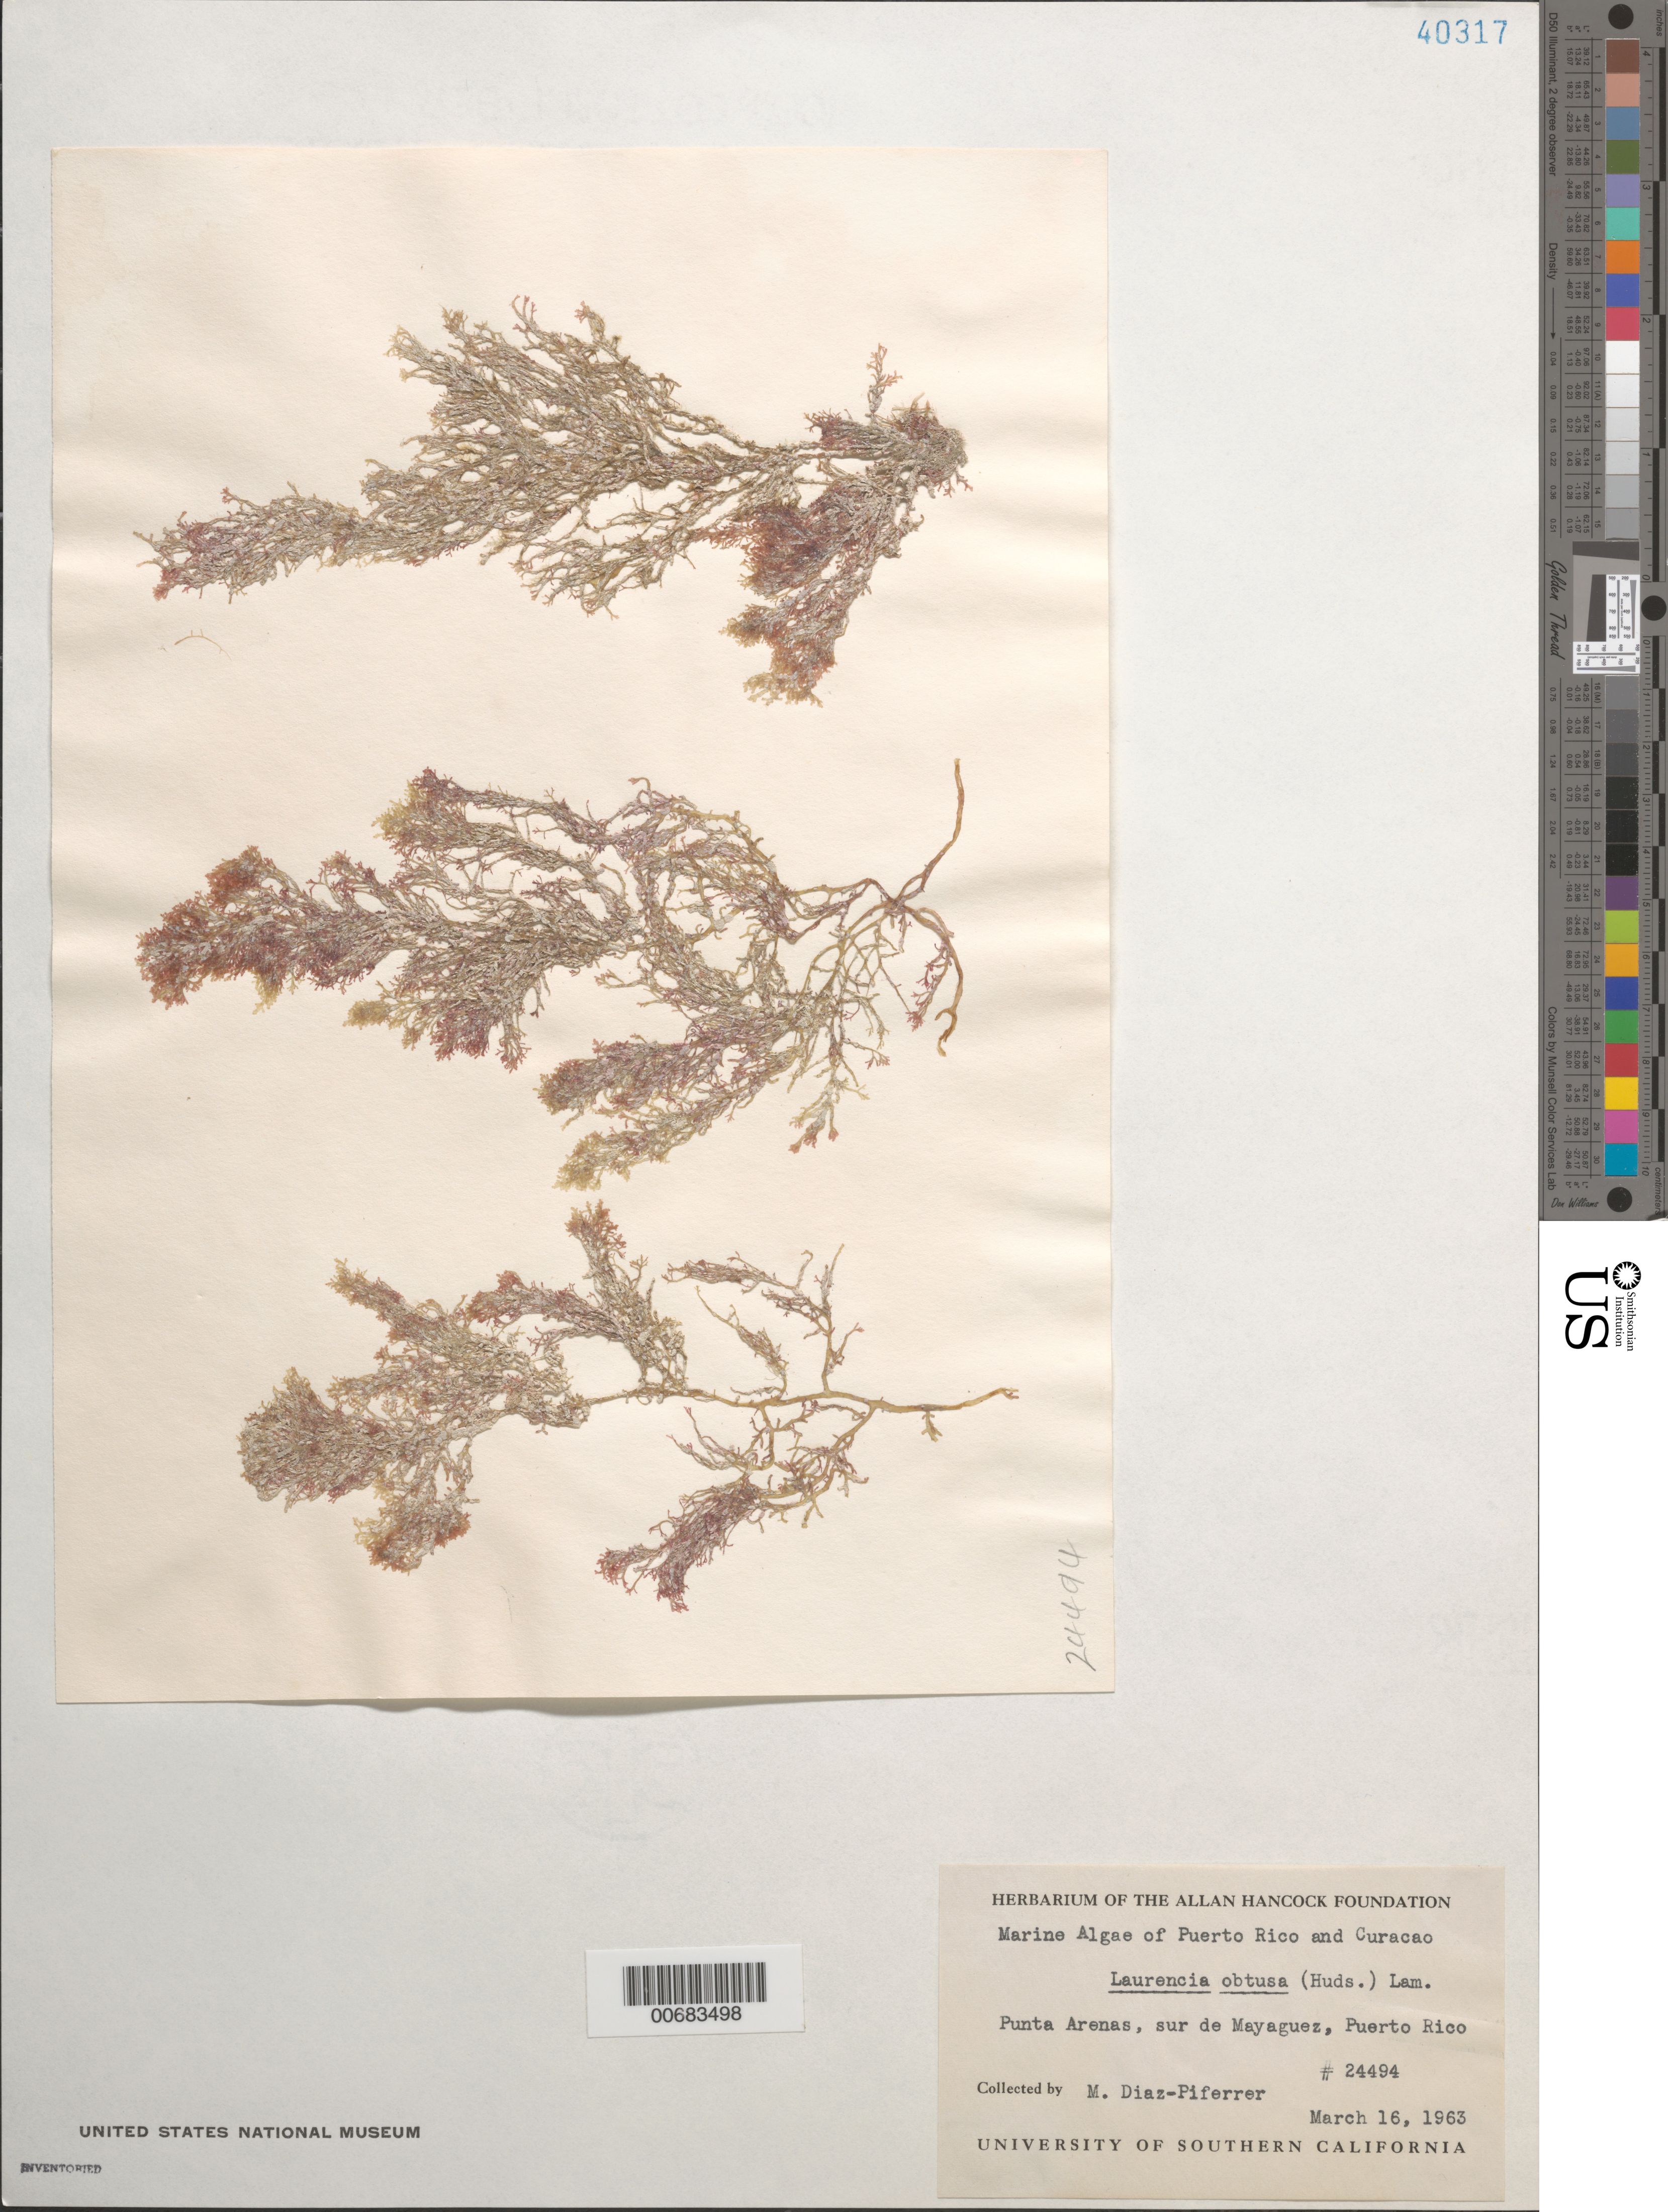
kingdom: Plantae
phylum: Rhodophyta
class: Florideophyceae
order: Ceramiales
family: Rhodomelaceae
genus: Laurencia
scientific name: Laurencia obtusa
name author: (Huds.) J.V.Lamouroux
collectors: M. Diaz-Piferrer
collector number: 24494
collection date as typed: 16 Mar 1963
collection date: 1963-03-16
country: Puerto Rico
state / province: Mayaguez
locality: Punta Arenas, south of Mayaguez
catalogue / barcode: US 40317